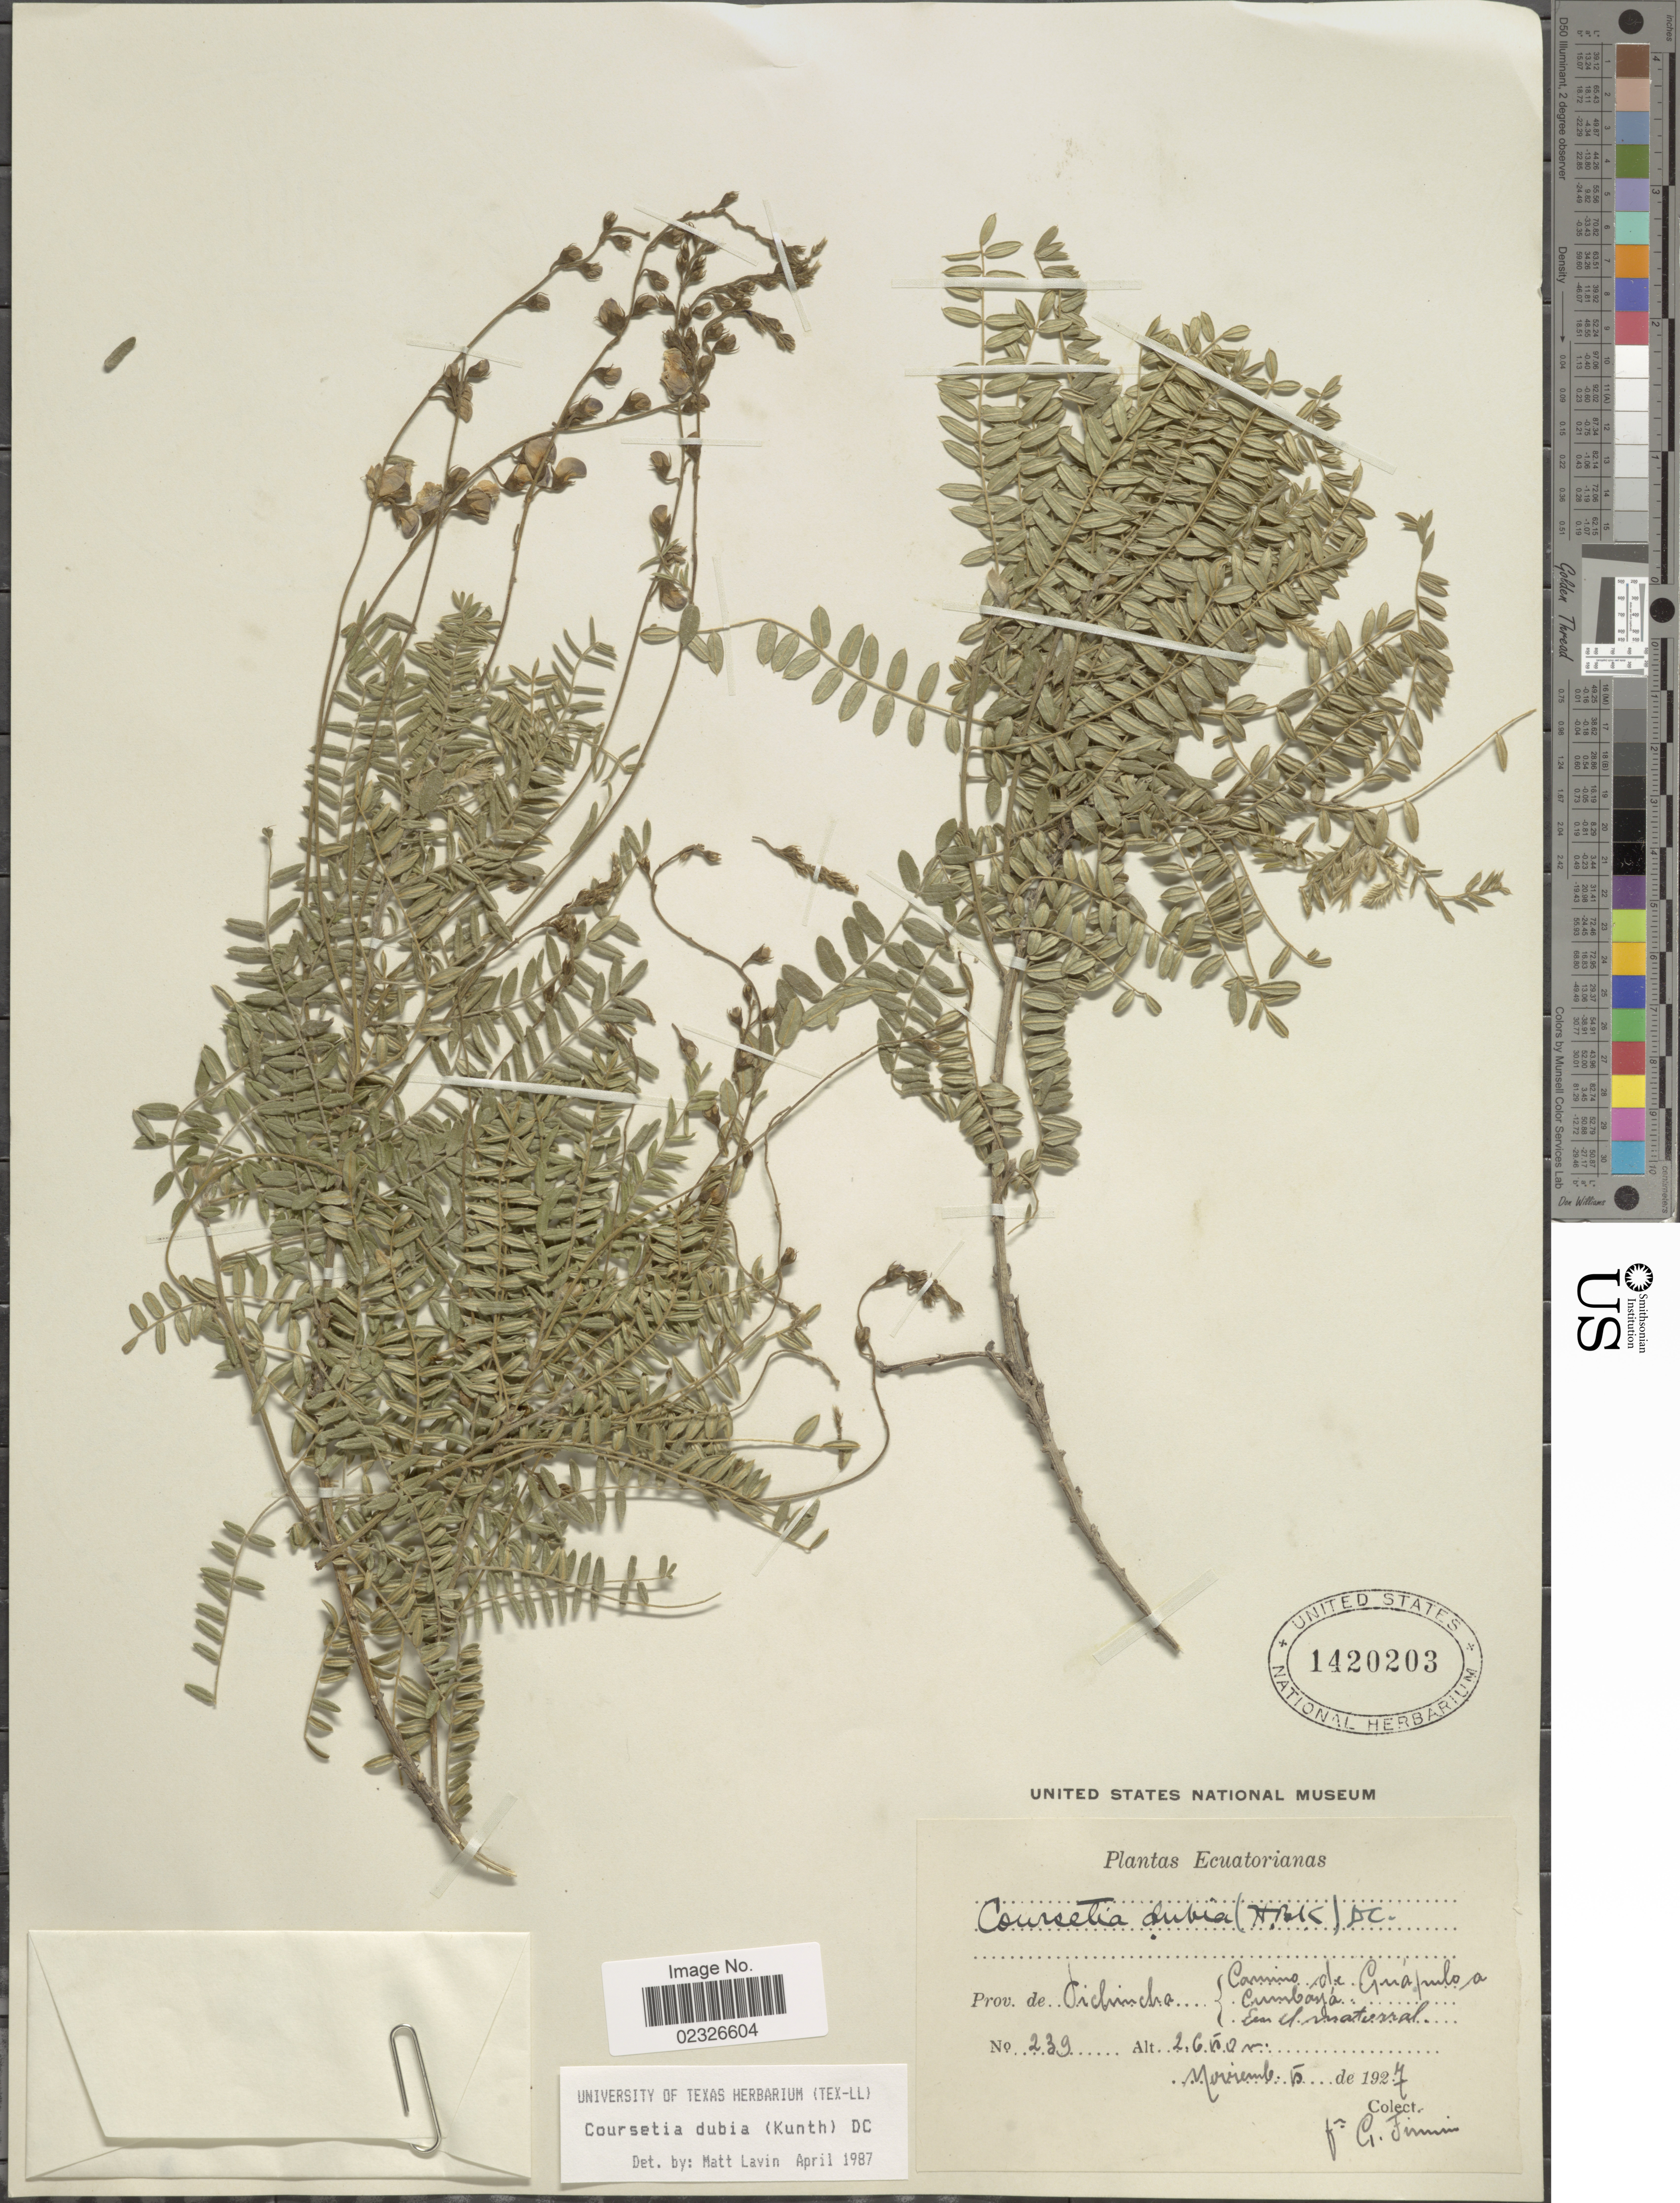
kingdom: Plantae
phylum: Tracheophyta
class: Magnoliopsida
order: Fabales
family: Fabaceae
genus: Coursetia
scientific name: Coursetia dubia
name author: (Kunth) DC.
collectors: F. Firmin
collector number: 239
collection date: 1927-11-05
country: Ecuador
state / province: Pichincha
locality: Prov. de Pichincha. Camino de Guapulo a Cumbaya. En el matorral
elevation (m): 2650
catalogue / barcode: US 1420203